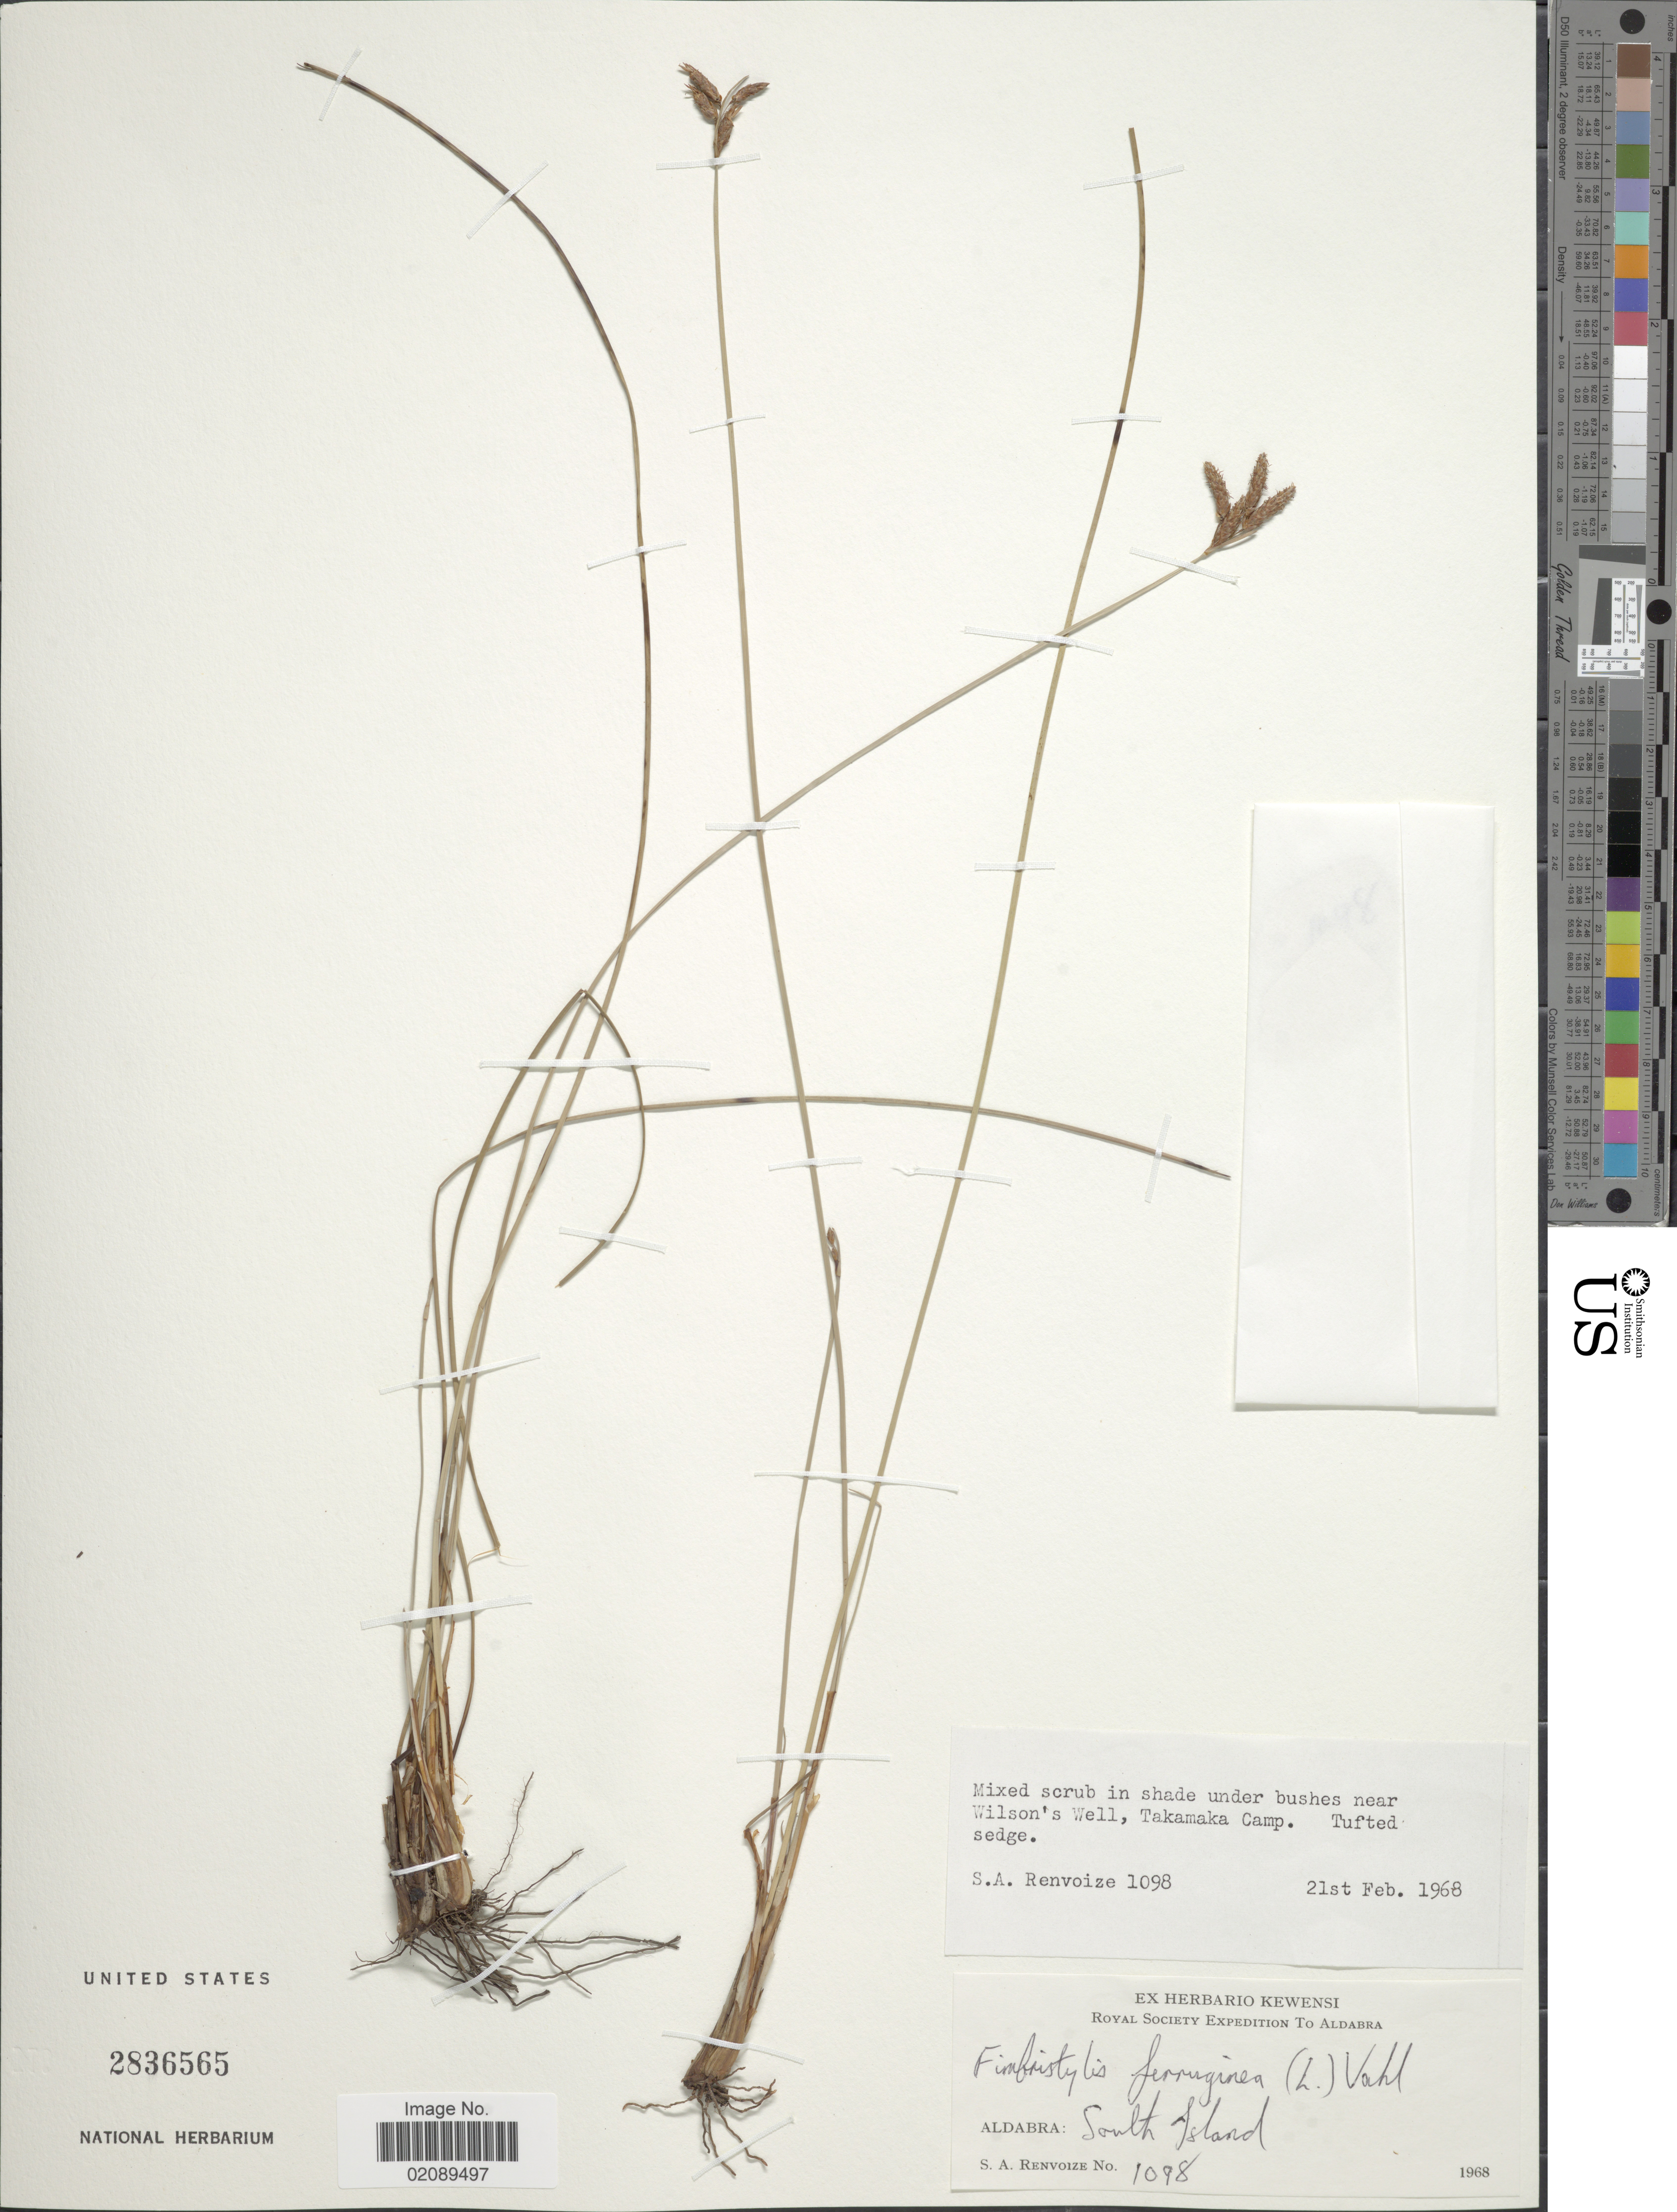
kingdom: Plantae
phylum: Tracheophyta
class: Liliopsida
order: Poales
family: Cyperaceae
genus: Fimbristylis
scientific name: Fimbristylis ferruginea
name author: (L.) Vahl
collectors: S. A. Renvoize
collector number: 1098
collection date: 1968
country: Seychelles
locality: Aldabra: South Island, Royal Society to Aldabra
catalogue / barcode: US 2836565